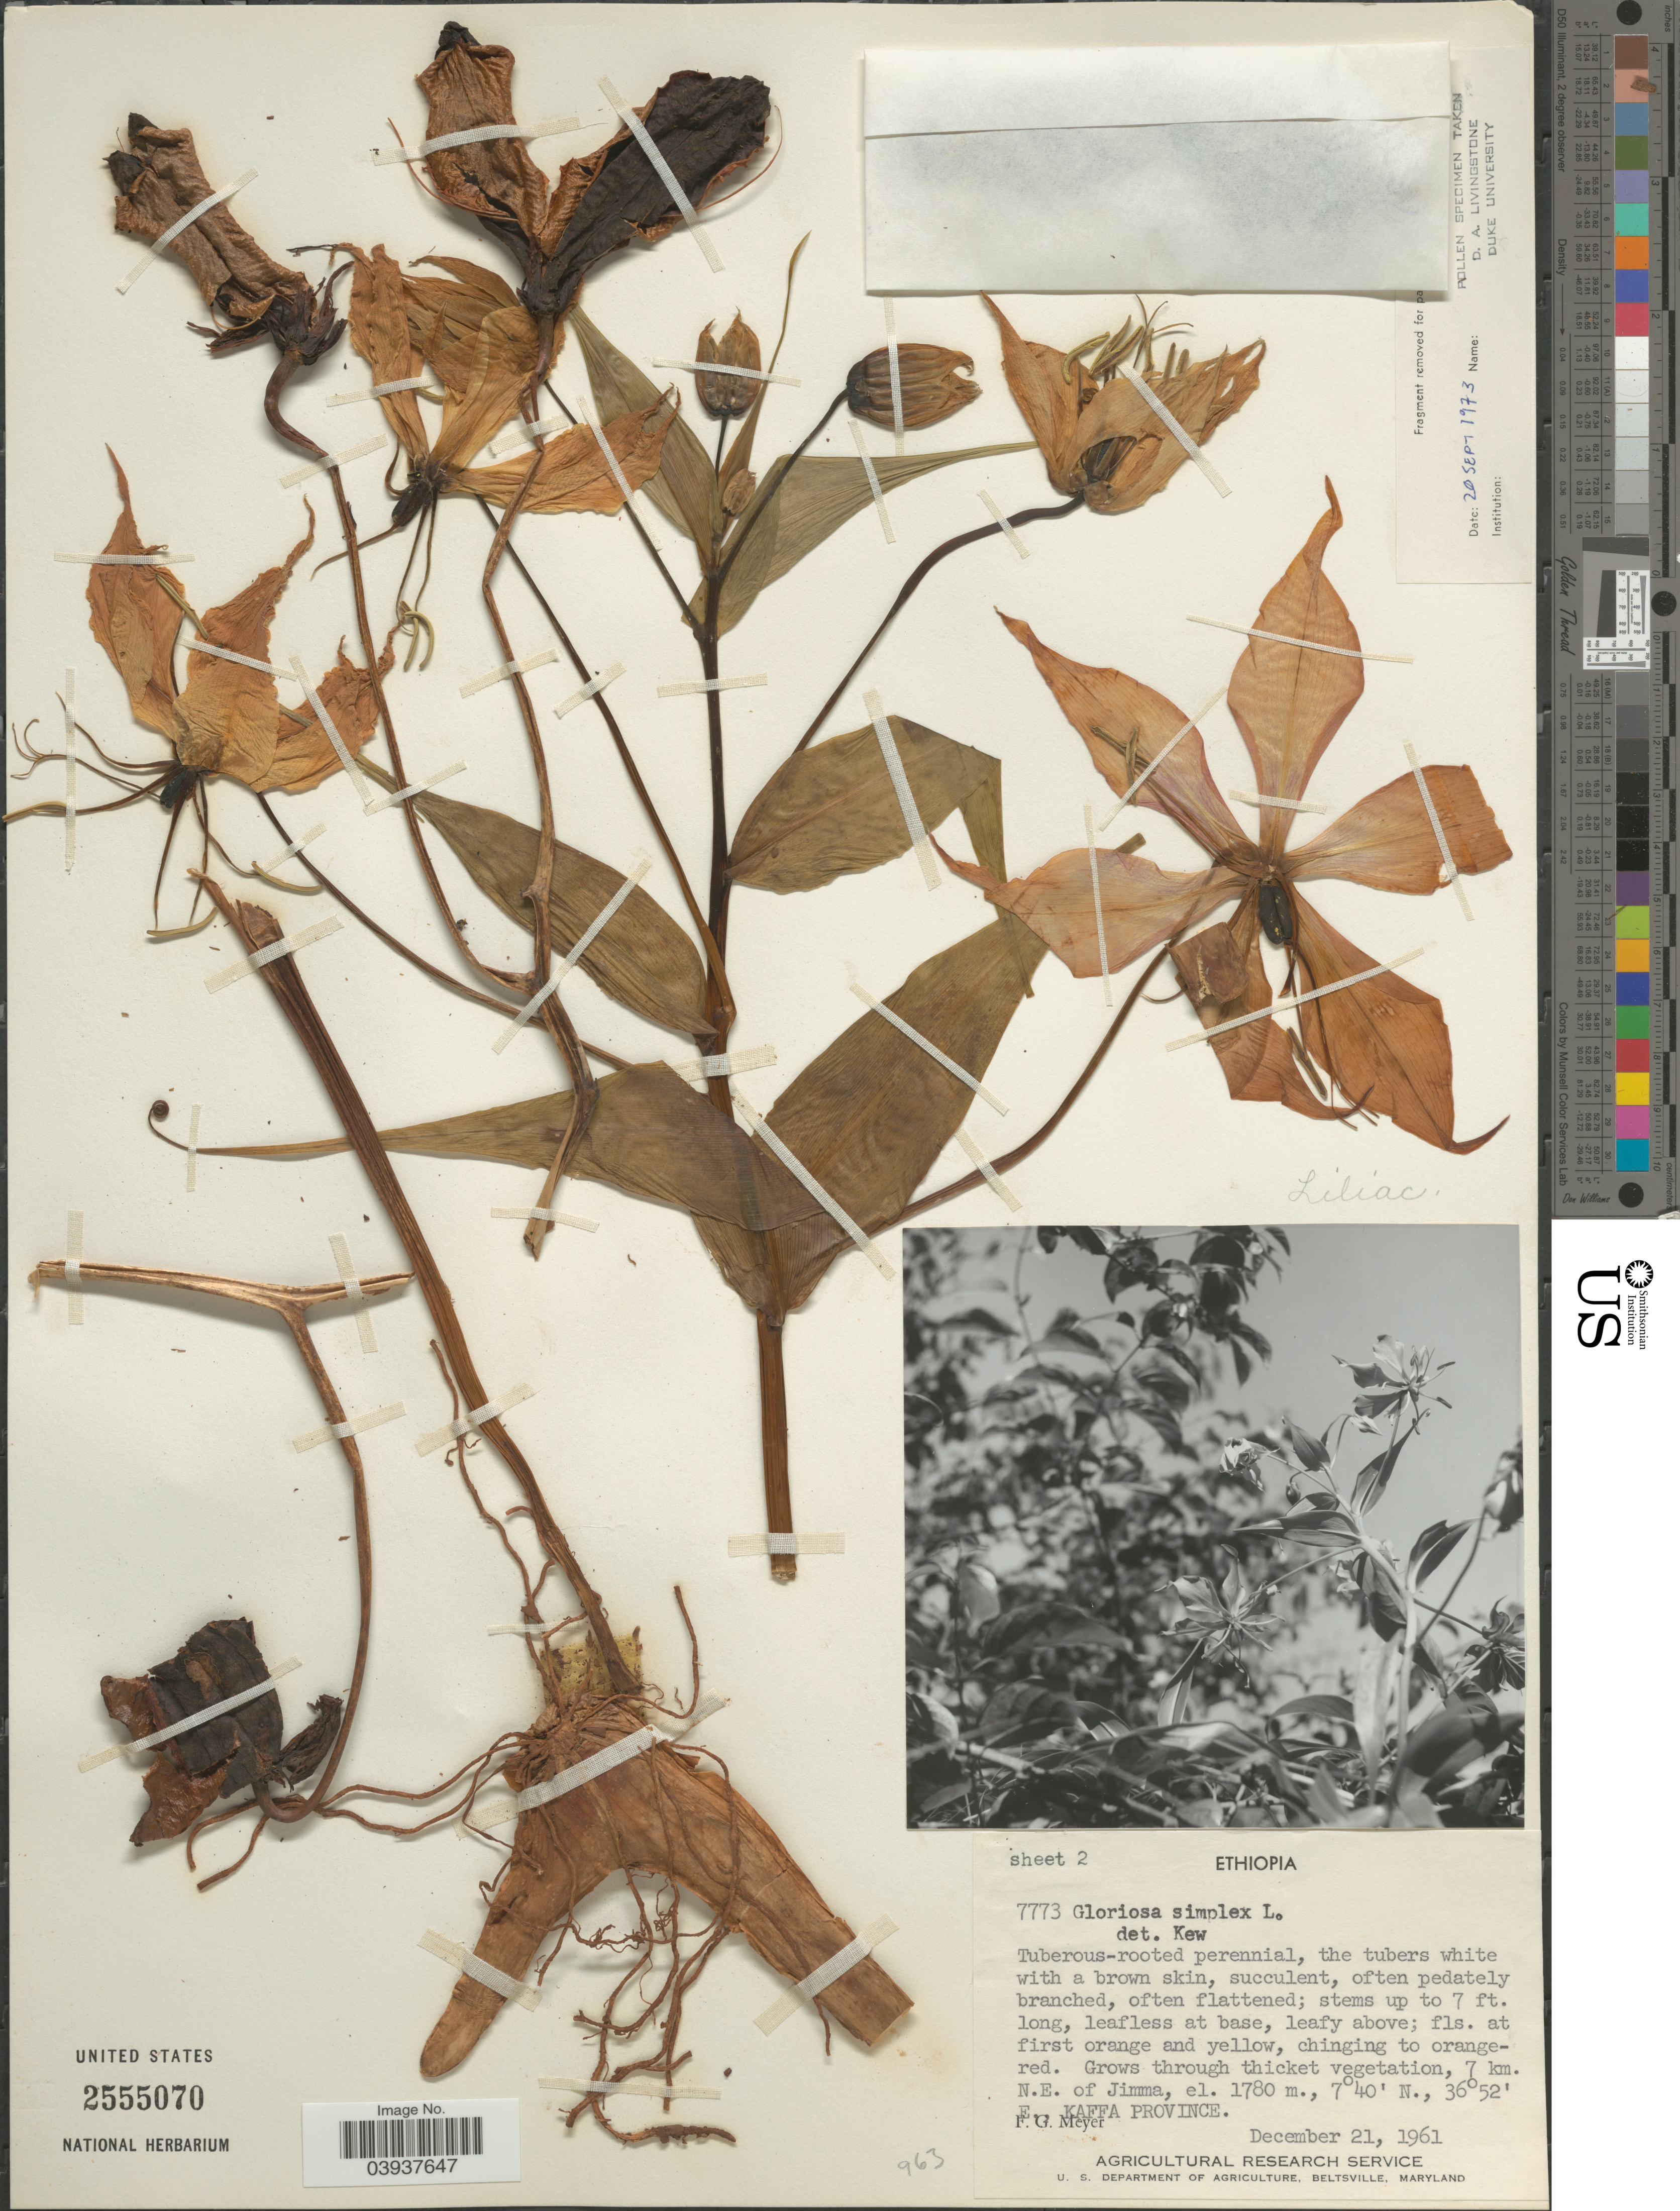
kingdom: Plantae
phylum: Tracheophyta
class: Liliopsida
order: Liliales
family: Colchicaceae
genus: Gloriosa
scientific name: Gloriosa simplex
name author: L.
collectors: F. G. Meyer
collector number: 7773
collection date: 1961-12-21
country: Ethiopia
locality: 7 km. N.E. of Jimma, Kaffa Province.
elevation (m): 1780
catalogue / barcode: US 2555070